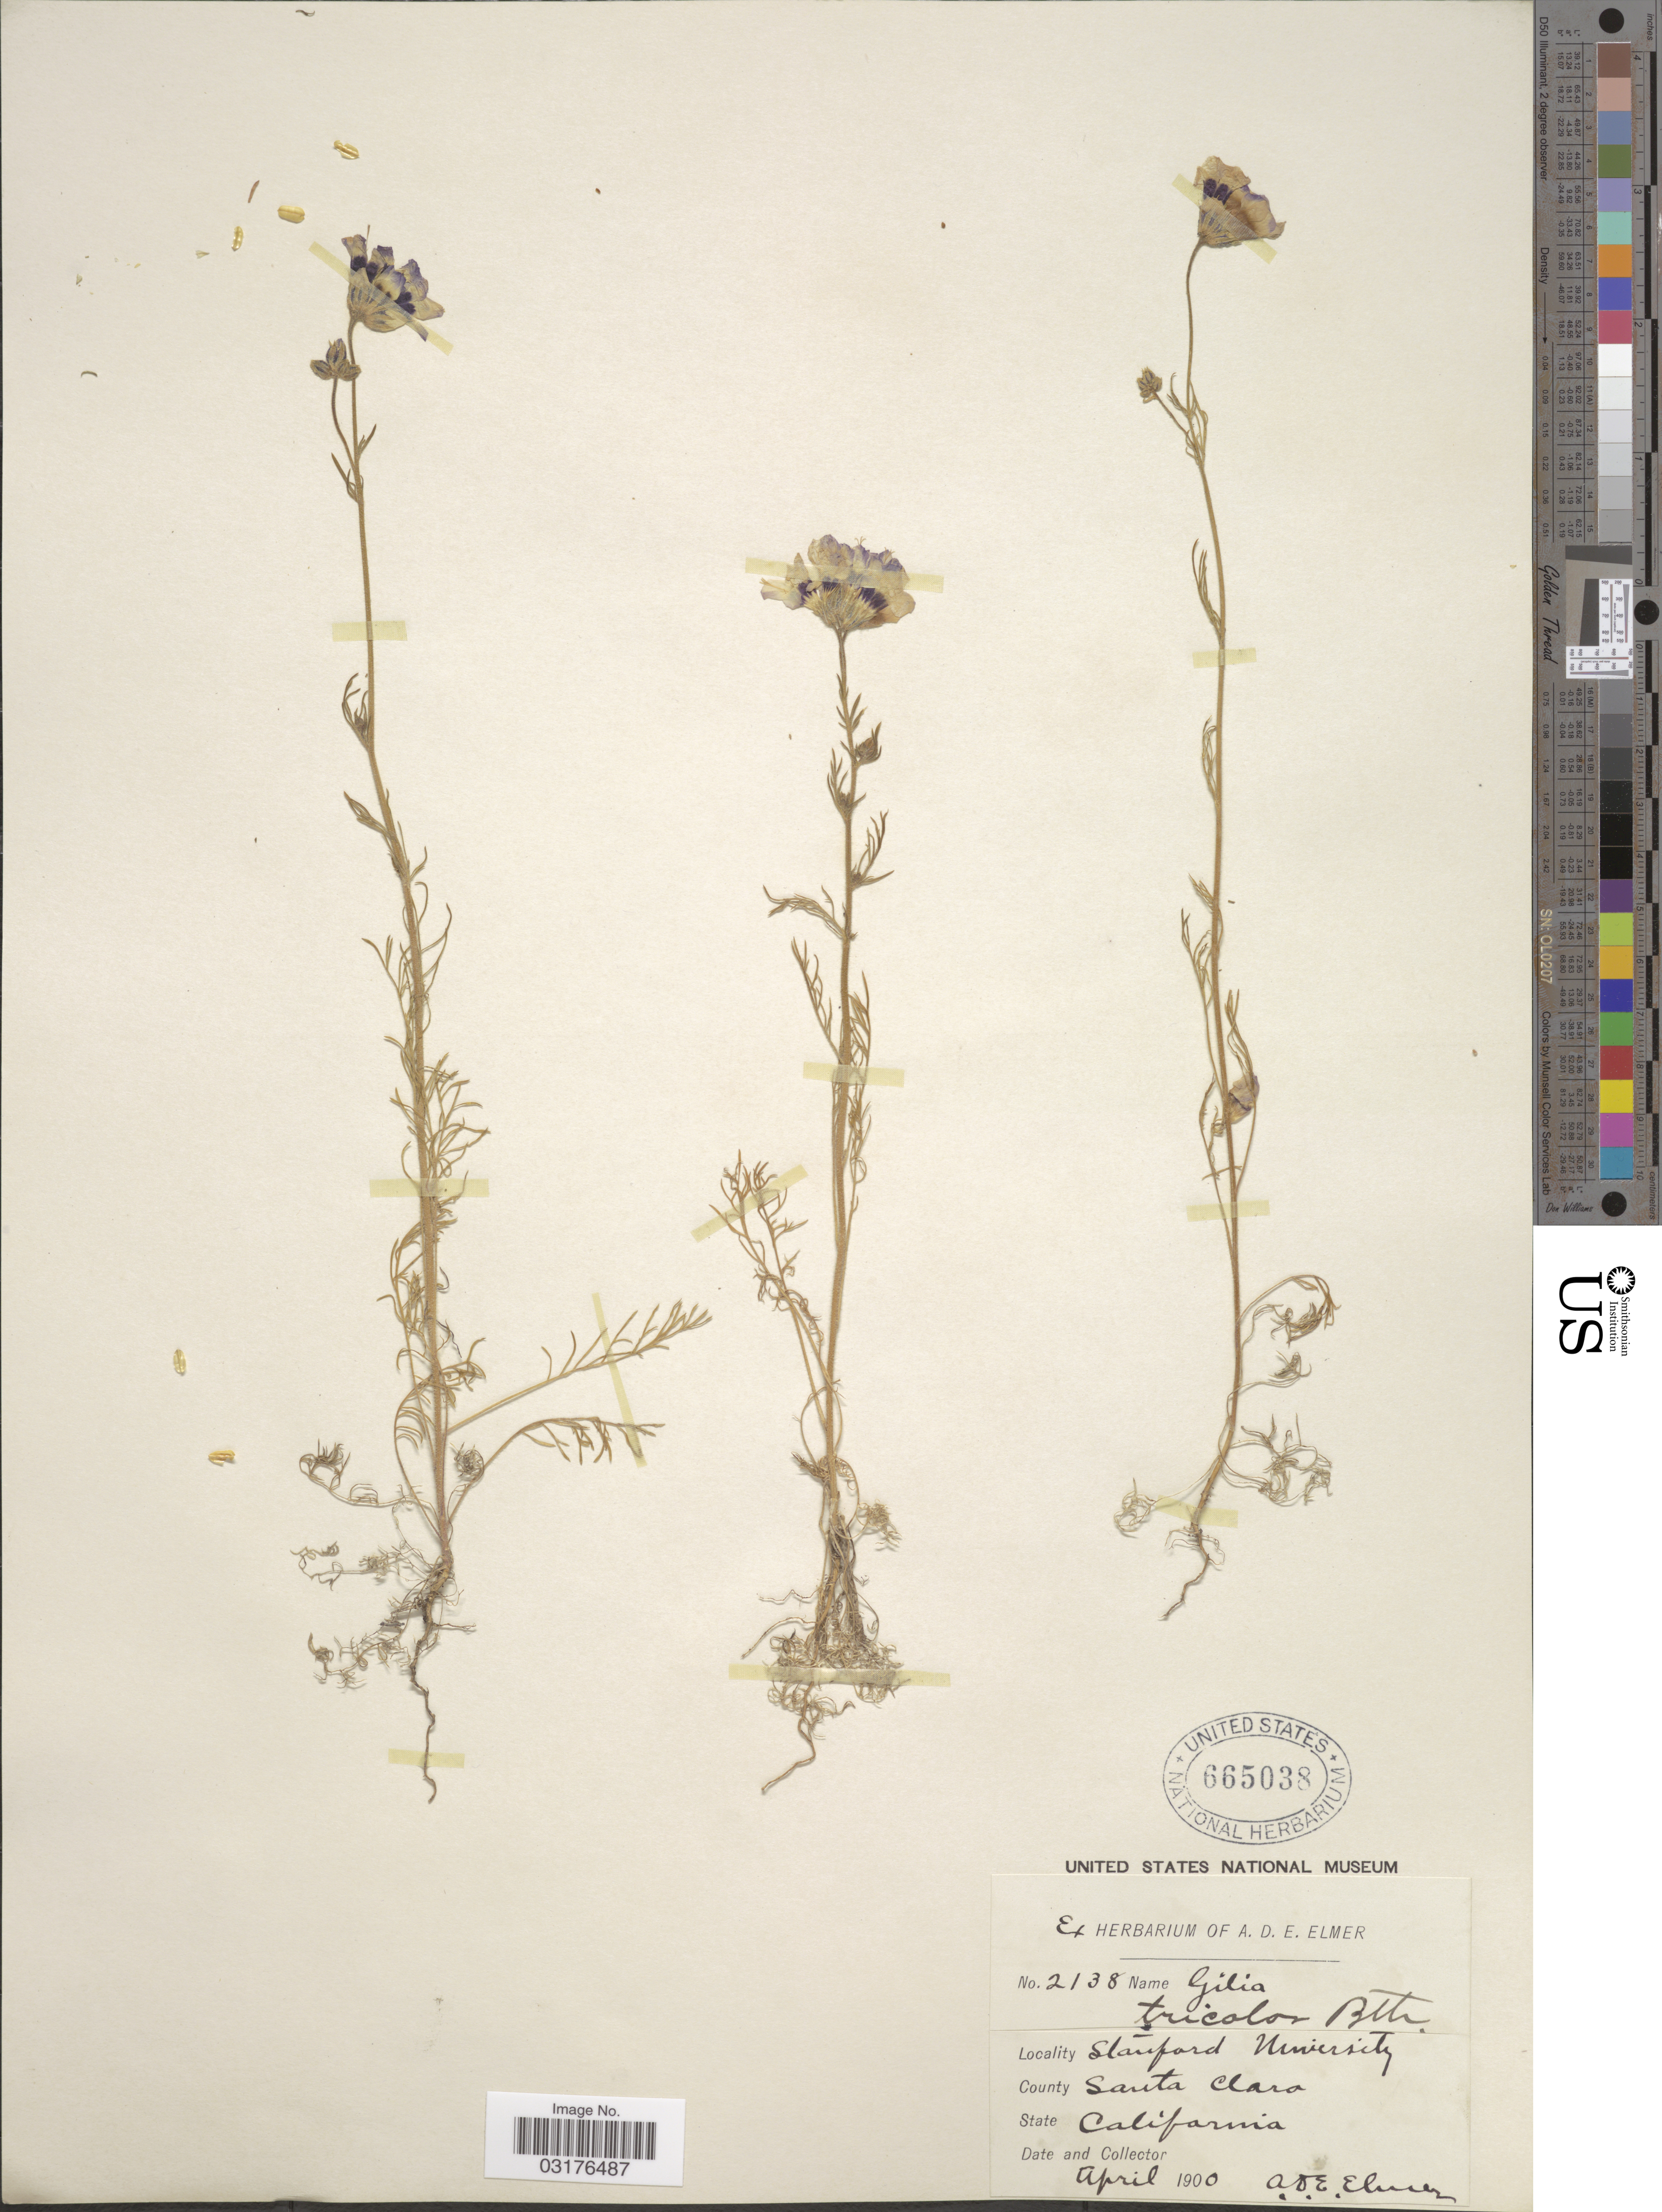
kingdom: Plantae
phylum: Tracheophyta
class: Magnoliopsida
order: Ericales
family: Polemoniaceae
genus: Gilia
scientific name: Gilia tricolor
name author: Benth.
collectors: A. D. E. Elmer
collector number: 2138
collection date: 1900-04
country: United States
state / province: California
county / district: Santa Clara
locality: Stanford University. County Santa Clara.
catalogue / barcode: US 665038